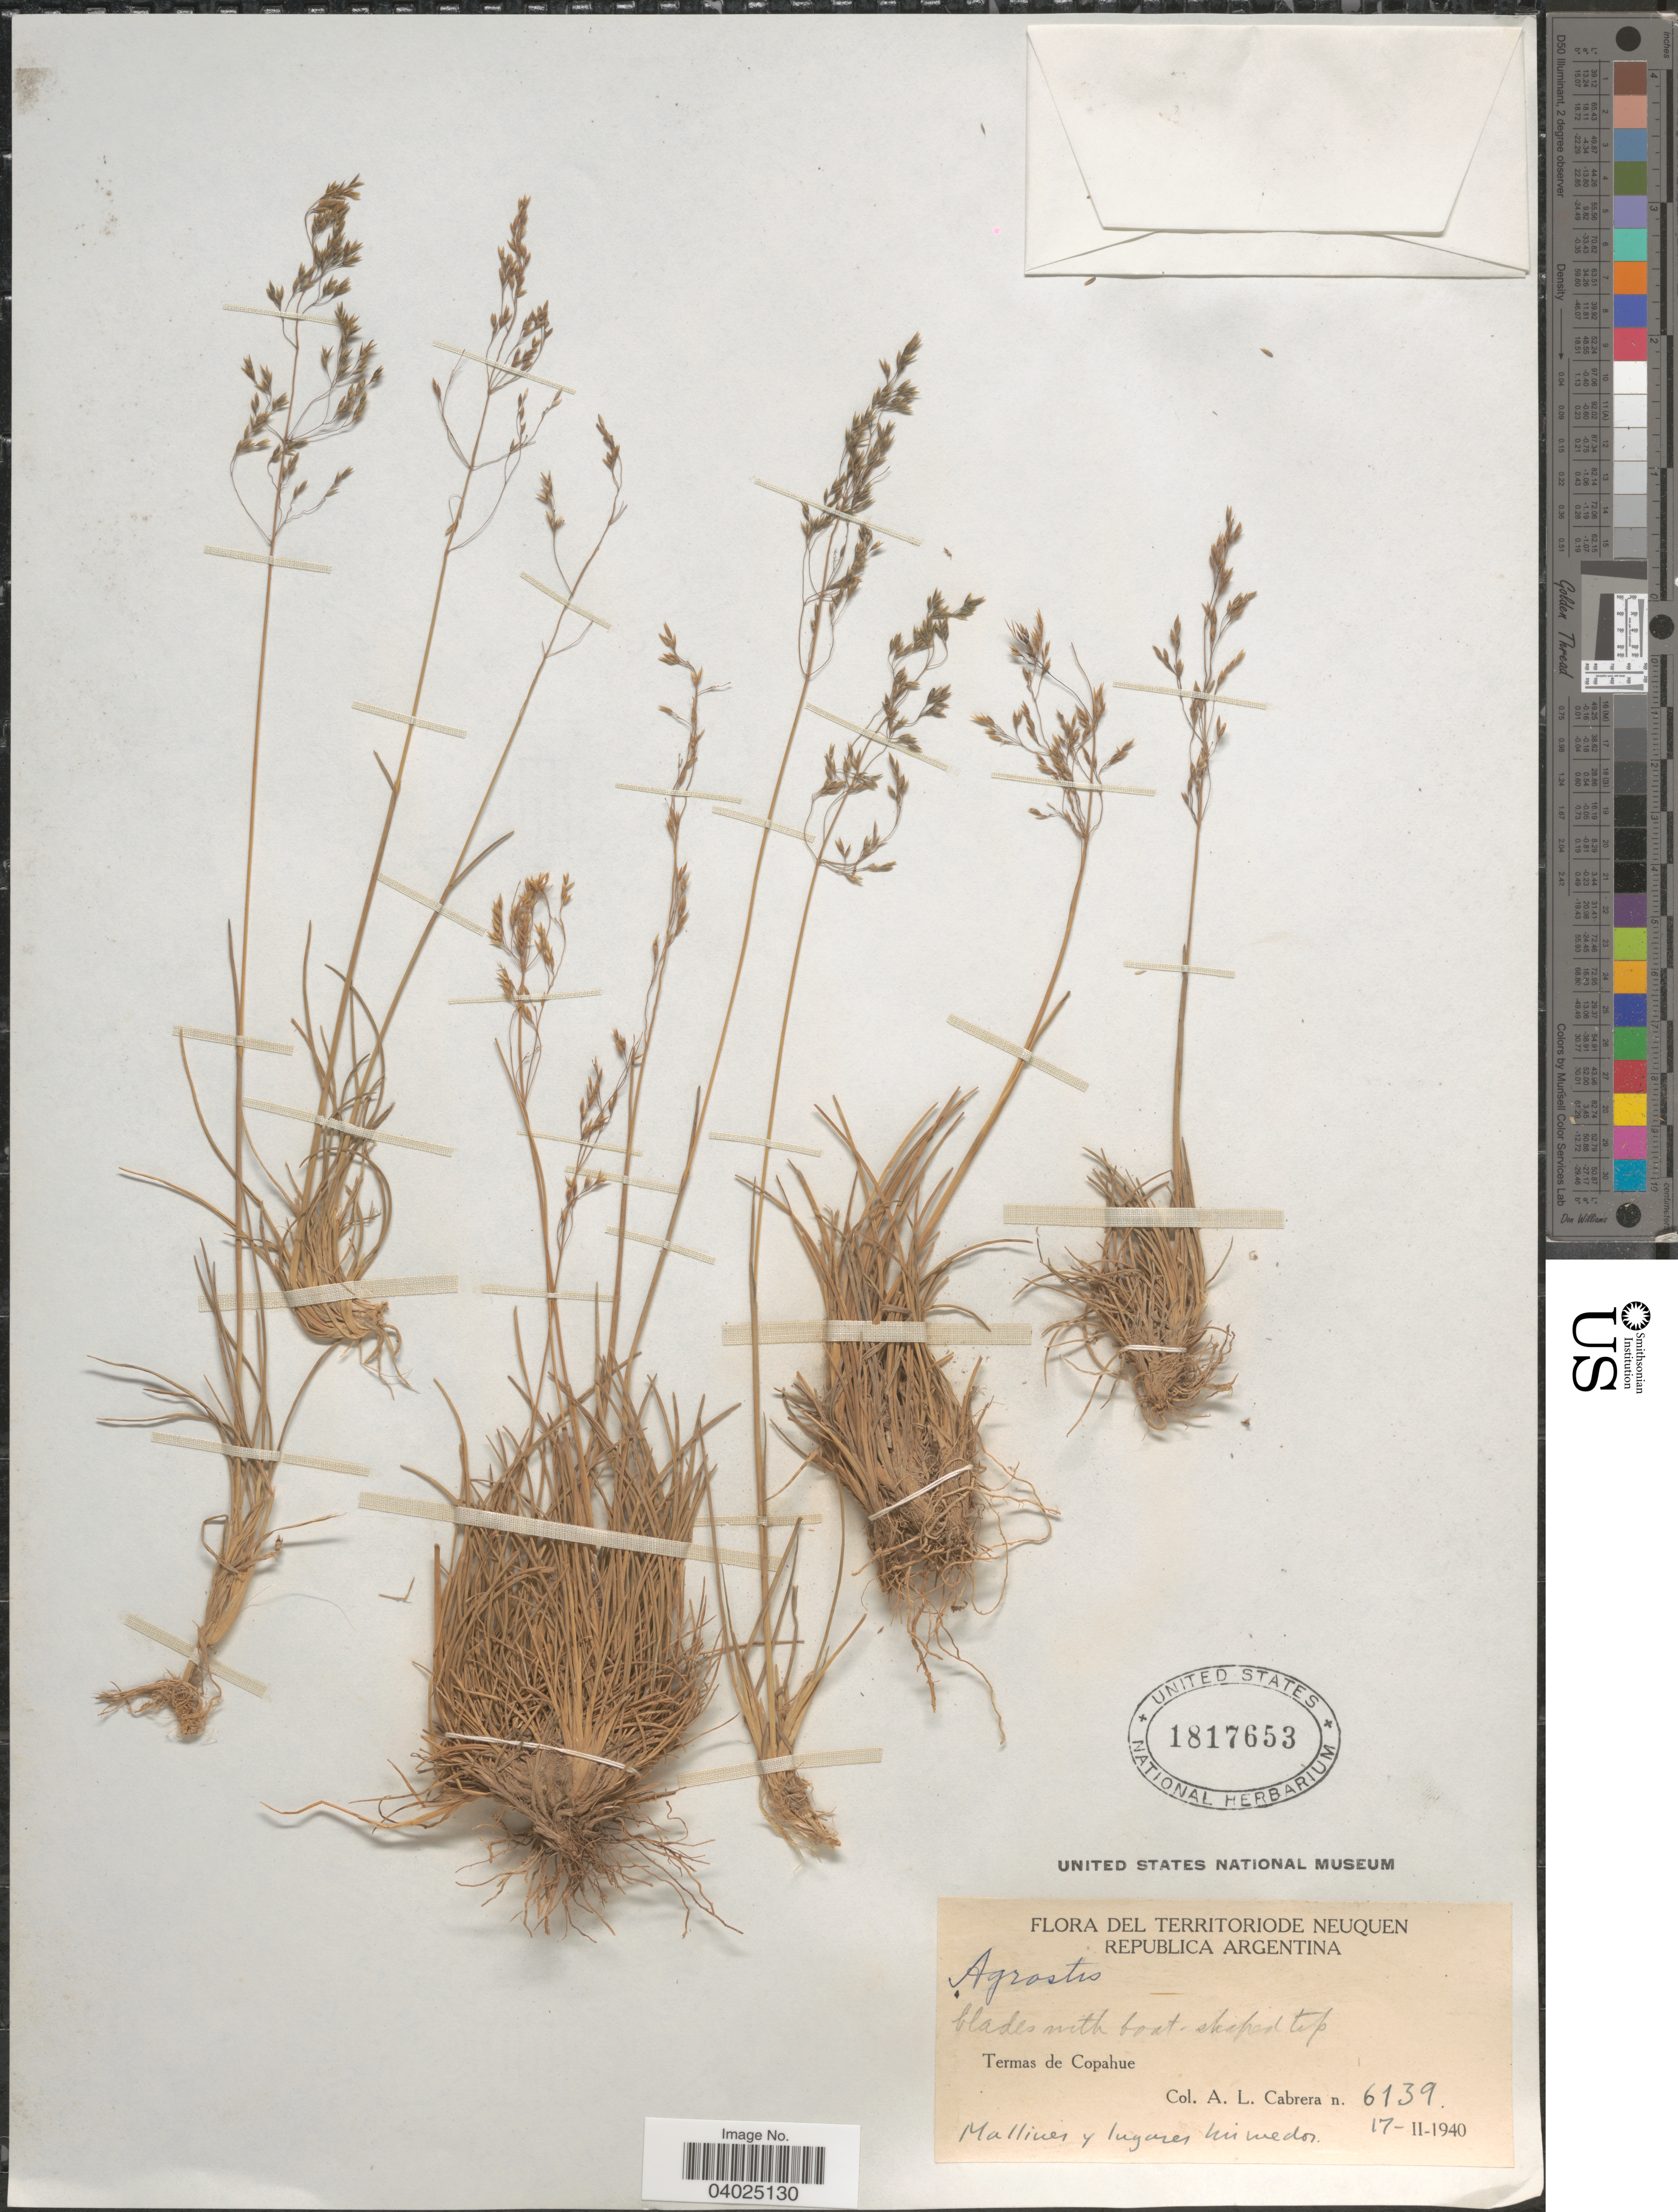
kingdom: Plantae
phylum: Tracheophyta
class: Liliopsida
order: Poales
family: Poaceae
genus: Agrostis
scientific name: Agrostis sp.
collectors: A. L. Cabrera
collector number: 6139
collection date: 1940-02-17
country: Argentina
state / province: Neuquen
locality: Territoriode Neuquen. Termas de Copahue.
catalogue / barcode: US 1817653